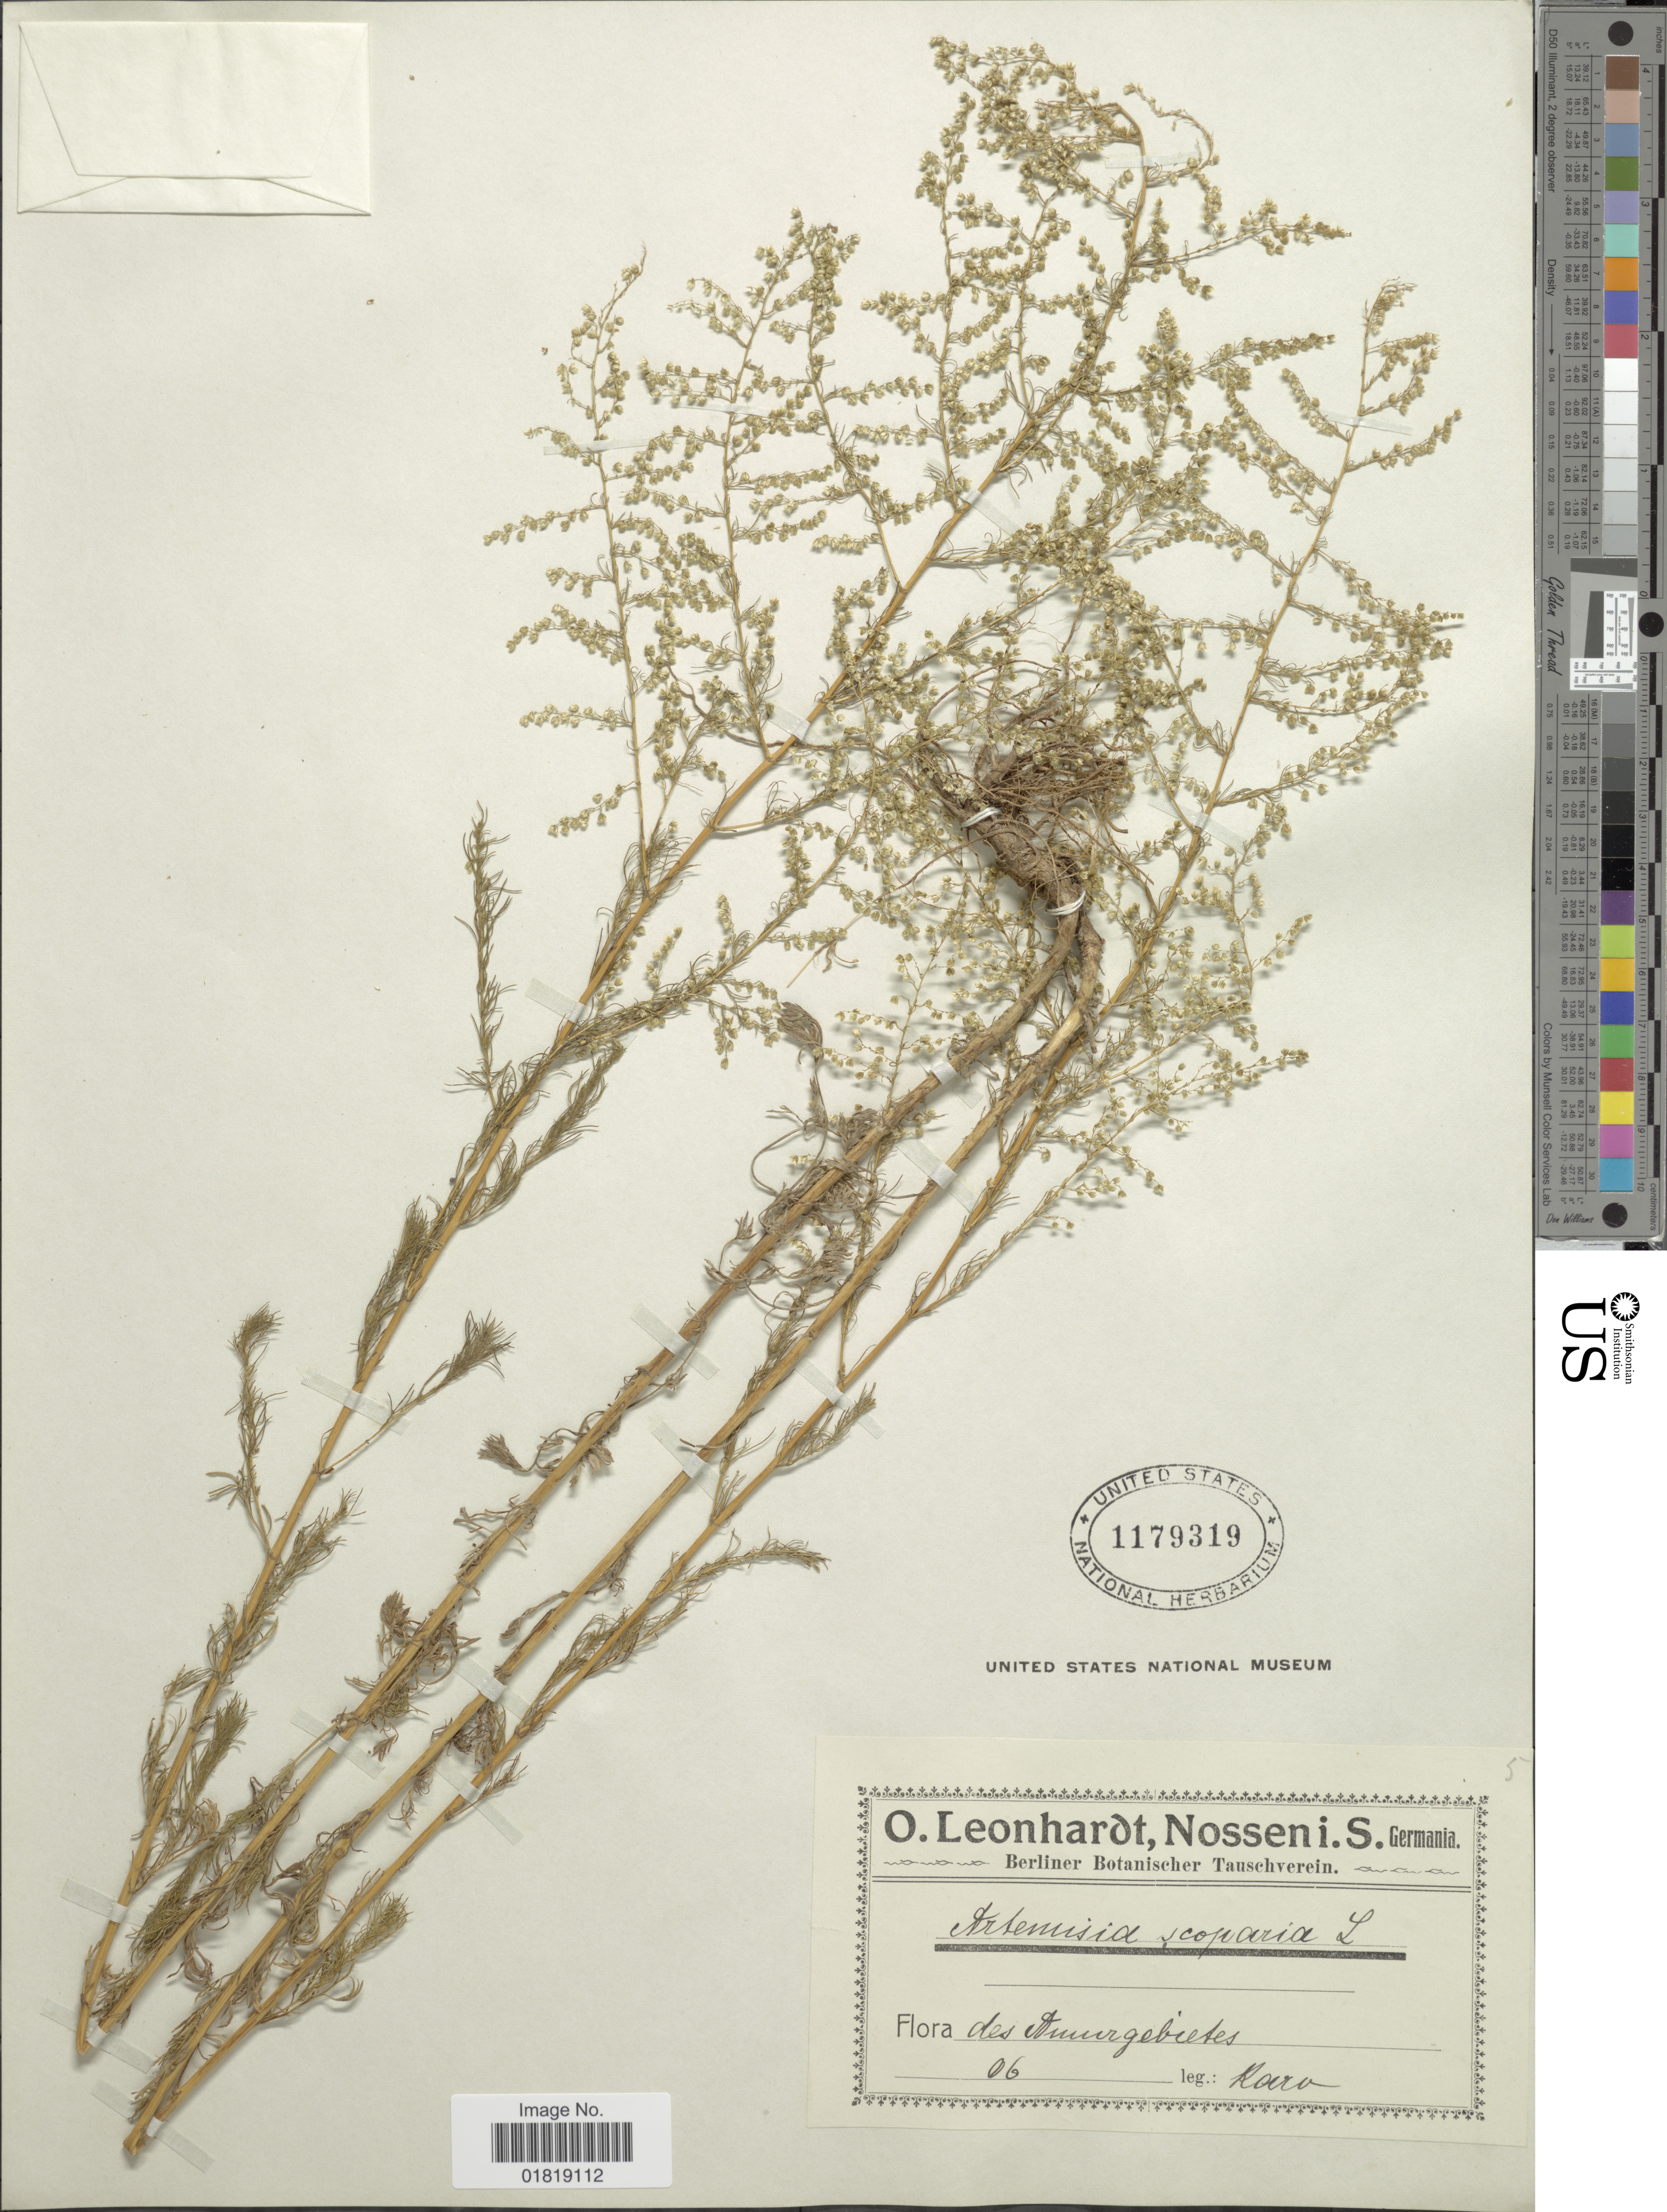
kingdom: Plantae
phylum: Tracheophyta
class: Magnoliopsida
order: Asterales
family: Asteraceae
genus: Artemisia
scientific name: Artemisia scoparia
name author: Waldst. & Kit.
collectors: Raro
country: Germany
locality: Des Duurgebietes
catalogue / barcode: US 1179319